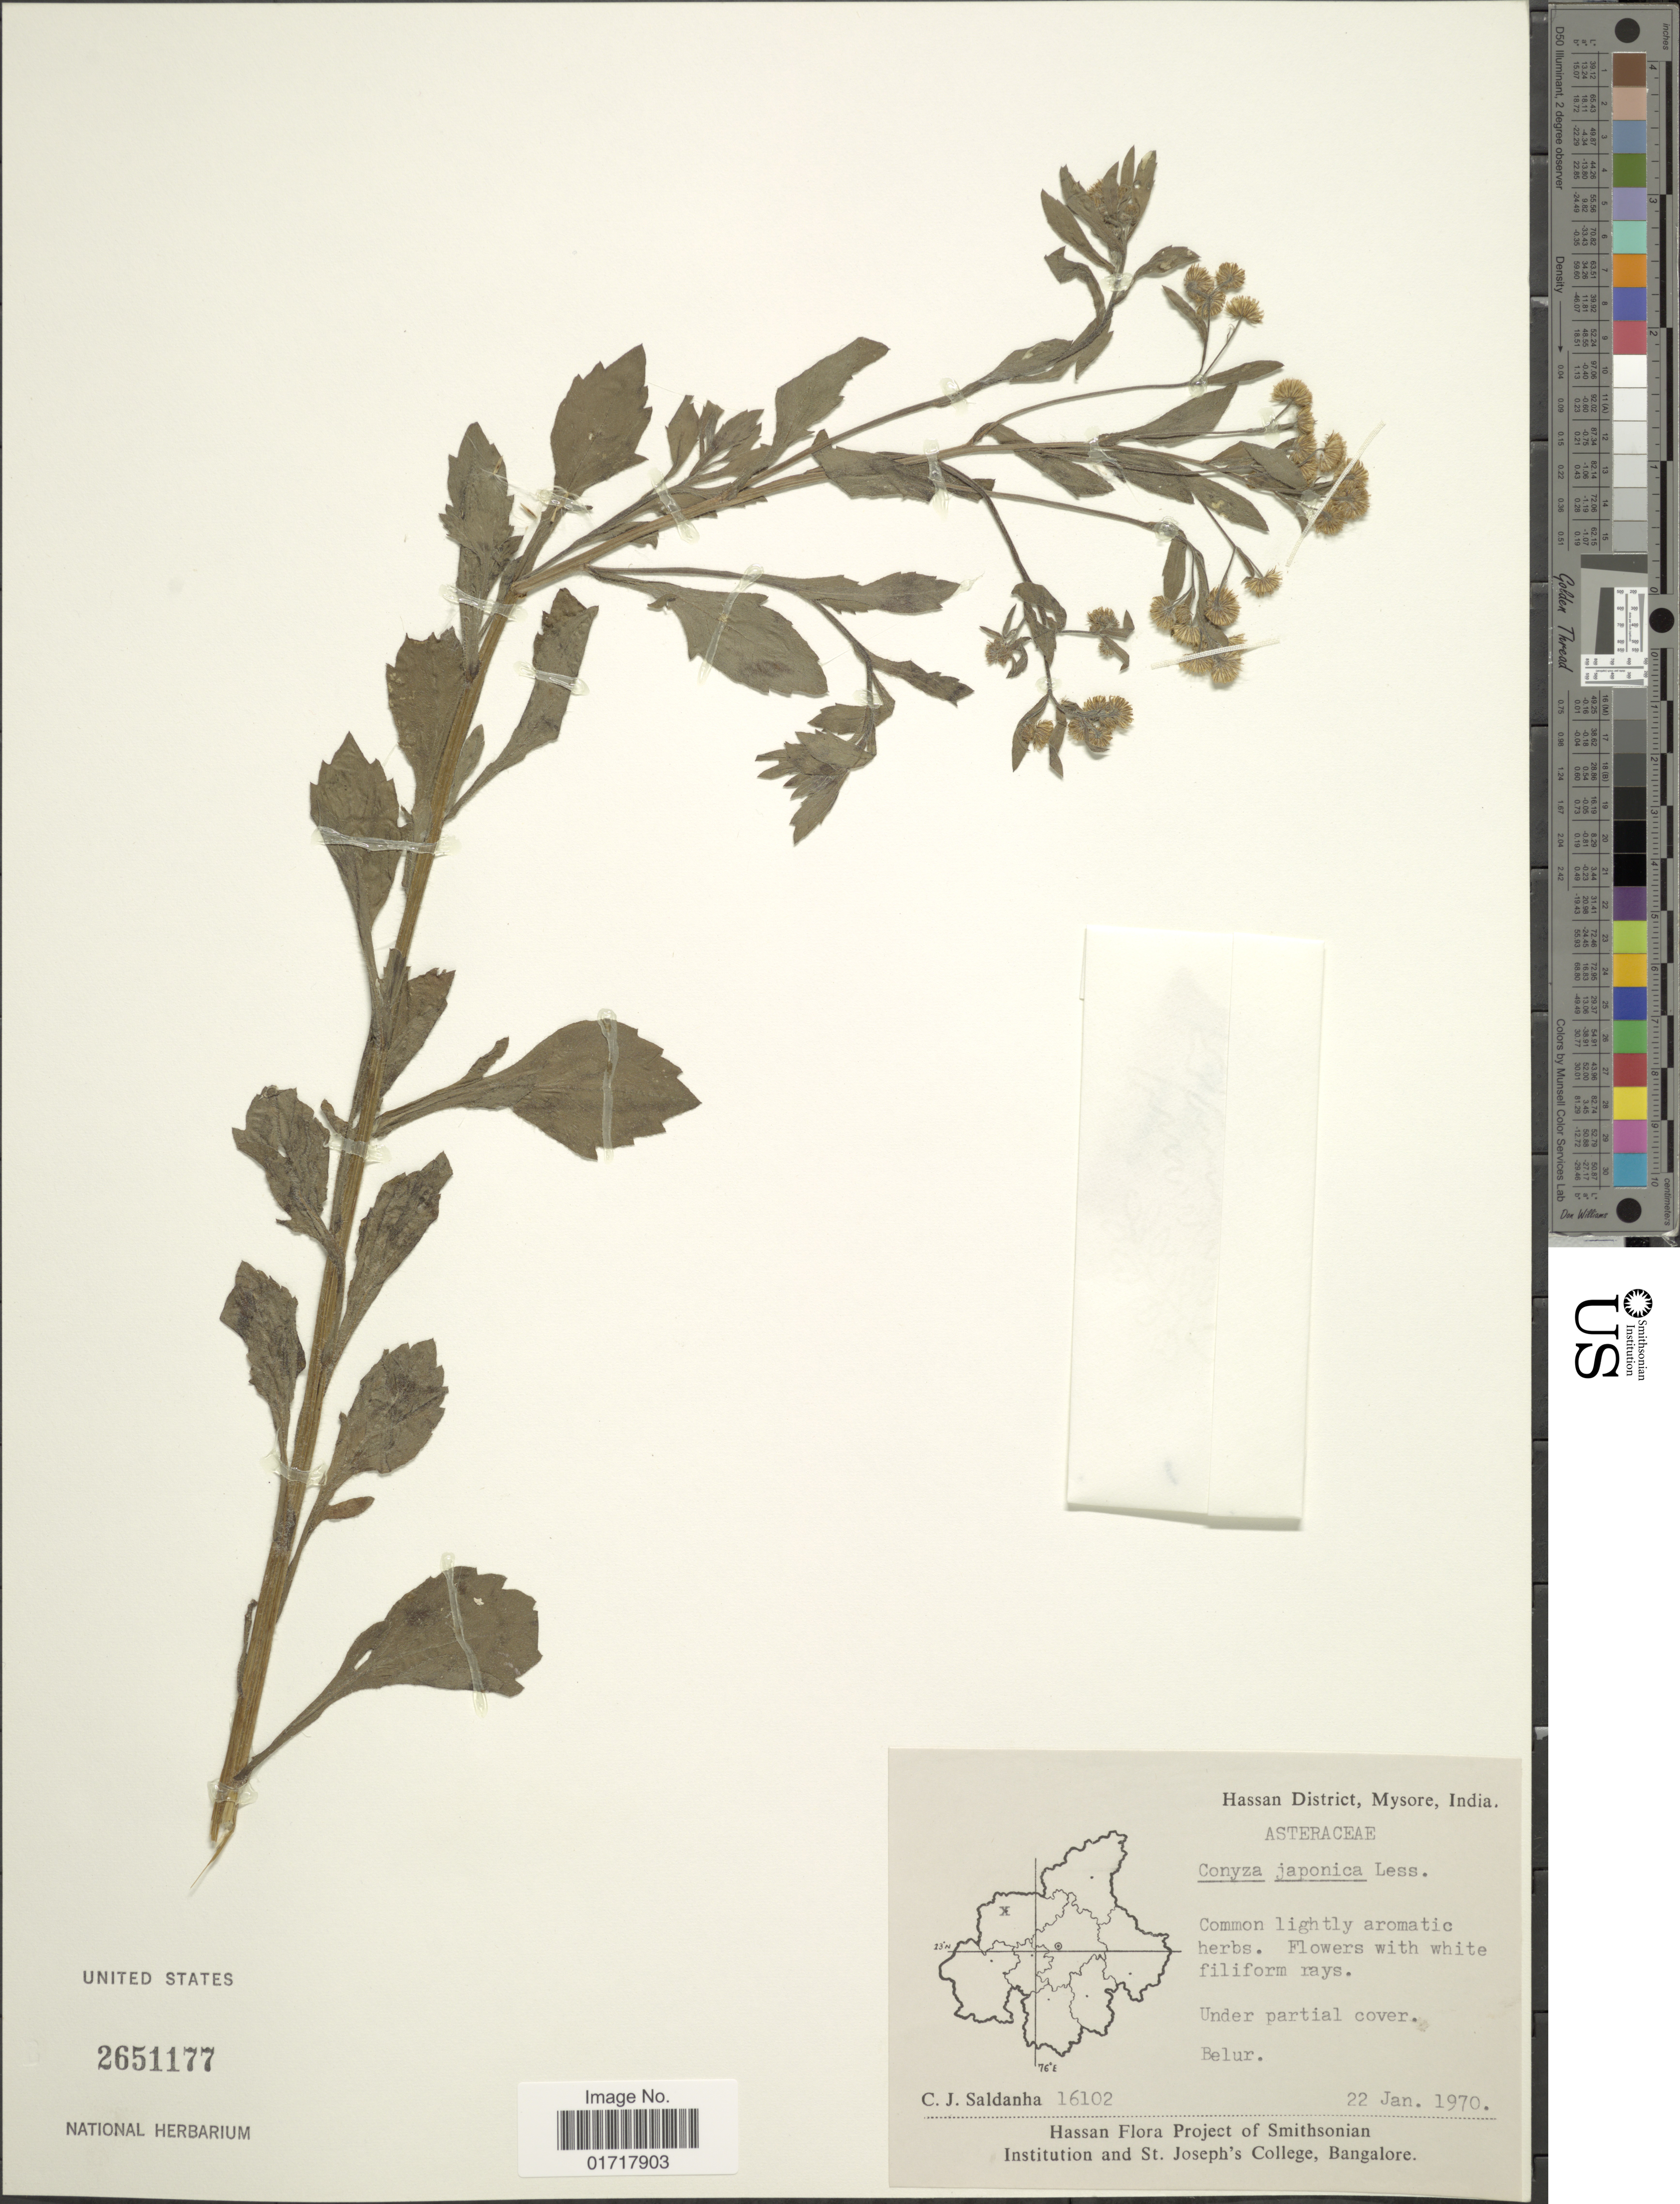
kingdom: Plantae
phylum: Tracheophyta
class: Magnoliopsida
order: Asterales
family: Asteraceae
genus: Conyza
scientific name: Conyza japonica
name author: (Thunb.) Less.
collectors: C. J. Saldanha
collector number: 1602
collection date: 1970-01-22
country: India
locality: Hassan District, Mysore, India. Belur.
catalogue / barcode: US 2651177